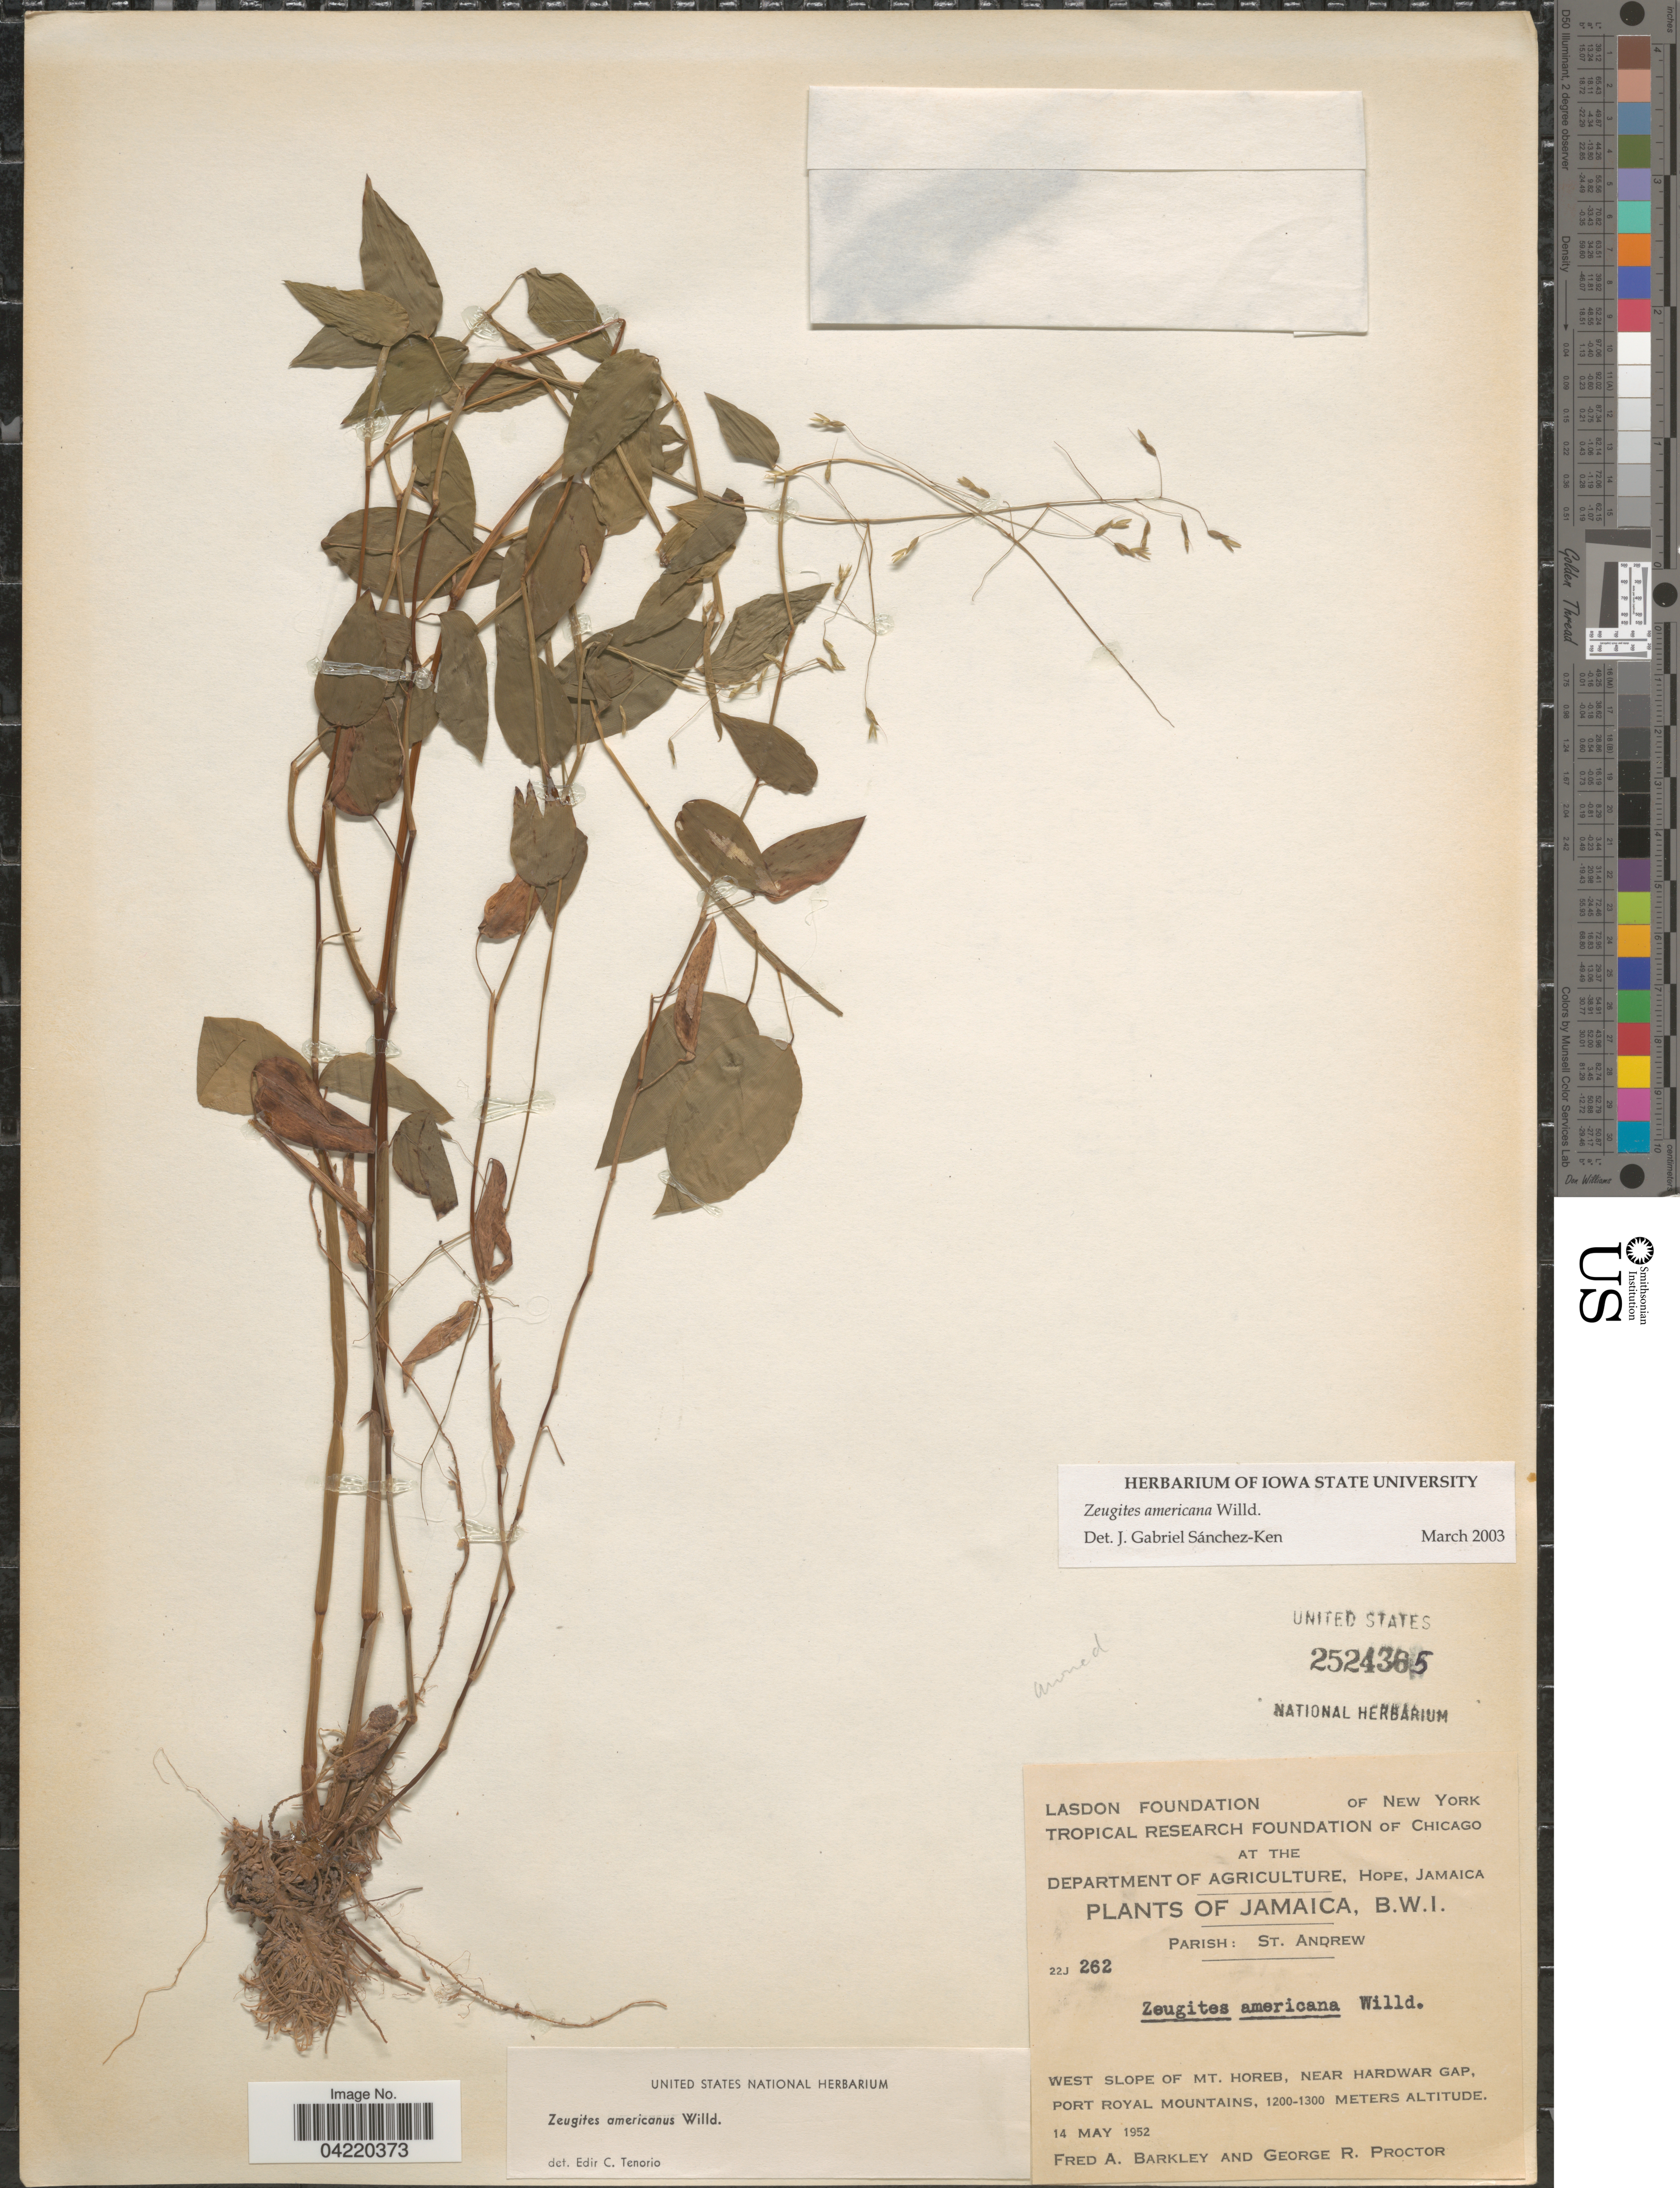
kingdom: Plantae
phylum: Tracheophyta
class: Liliopsida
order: Poales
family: Poaceae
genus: Zeugites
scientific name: Zeugites americanus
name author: Willd.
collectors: F. A. Barkley & G. R. Proctor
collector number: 22J? 262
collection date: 1952-05-14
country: Jamaica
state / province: Saint Andrew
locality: Parish: St. Andrew. West slope of Mt. Horeb, near Hardwar Gap, Port Royal Mountains.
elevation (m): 1200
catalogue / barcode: US 2524365